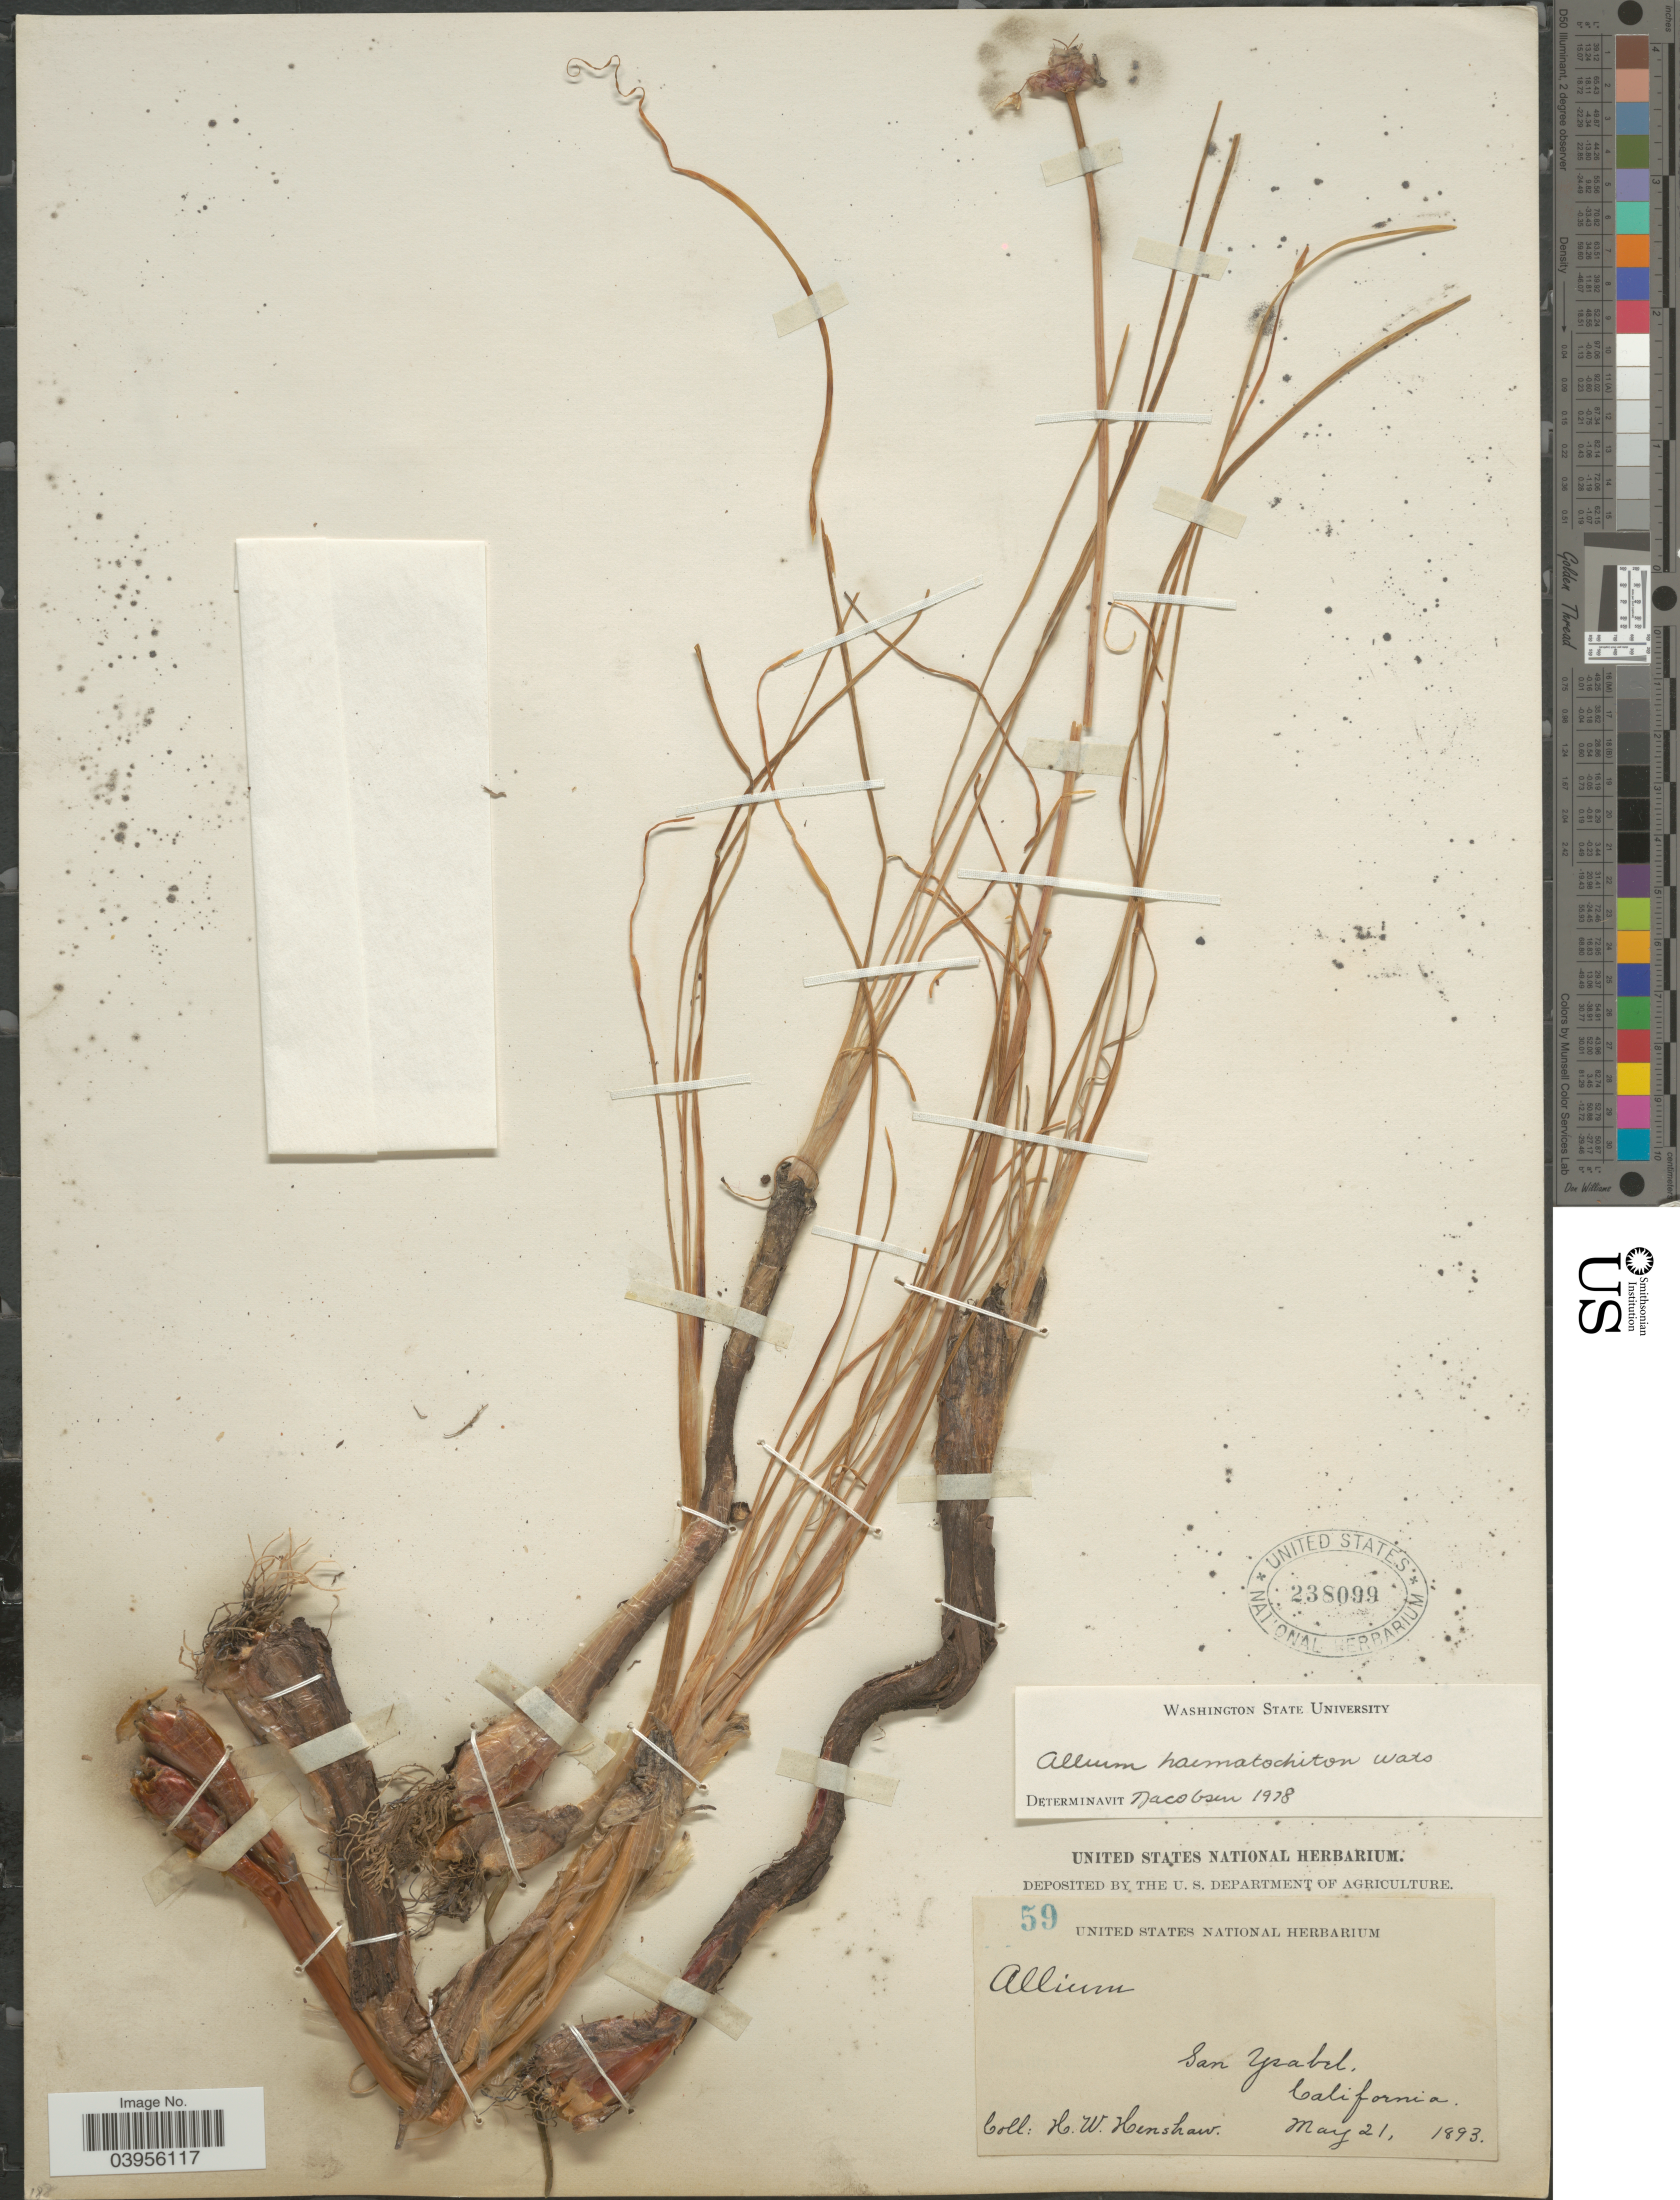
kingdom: Plantae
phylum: Tracheophyta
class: Liliopsida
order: Asparagales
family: Amaryllidaceae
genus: Allium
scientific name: Allium haematochiton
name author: S. Watson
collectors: H. Henshaw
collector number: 59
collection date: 1893-05-21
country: United States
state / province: California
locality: San Ysabel.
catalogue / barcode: US 238099